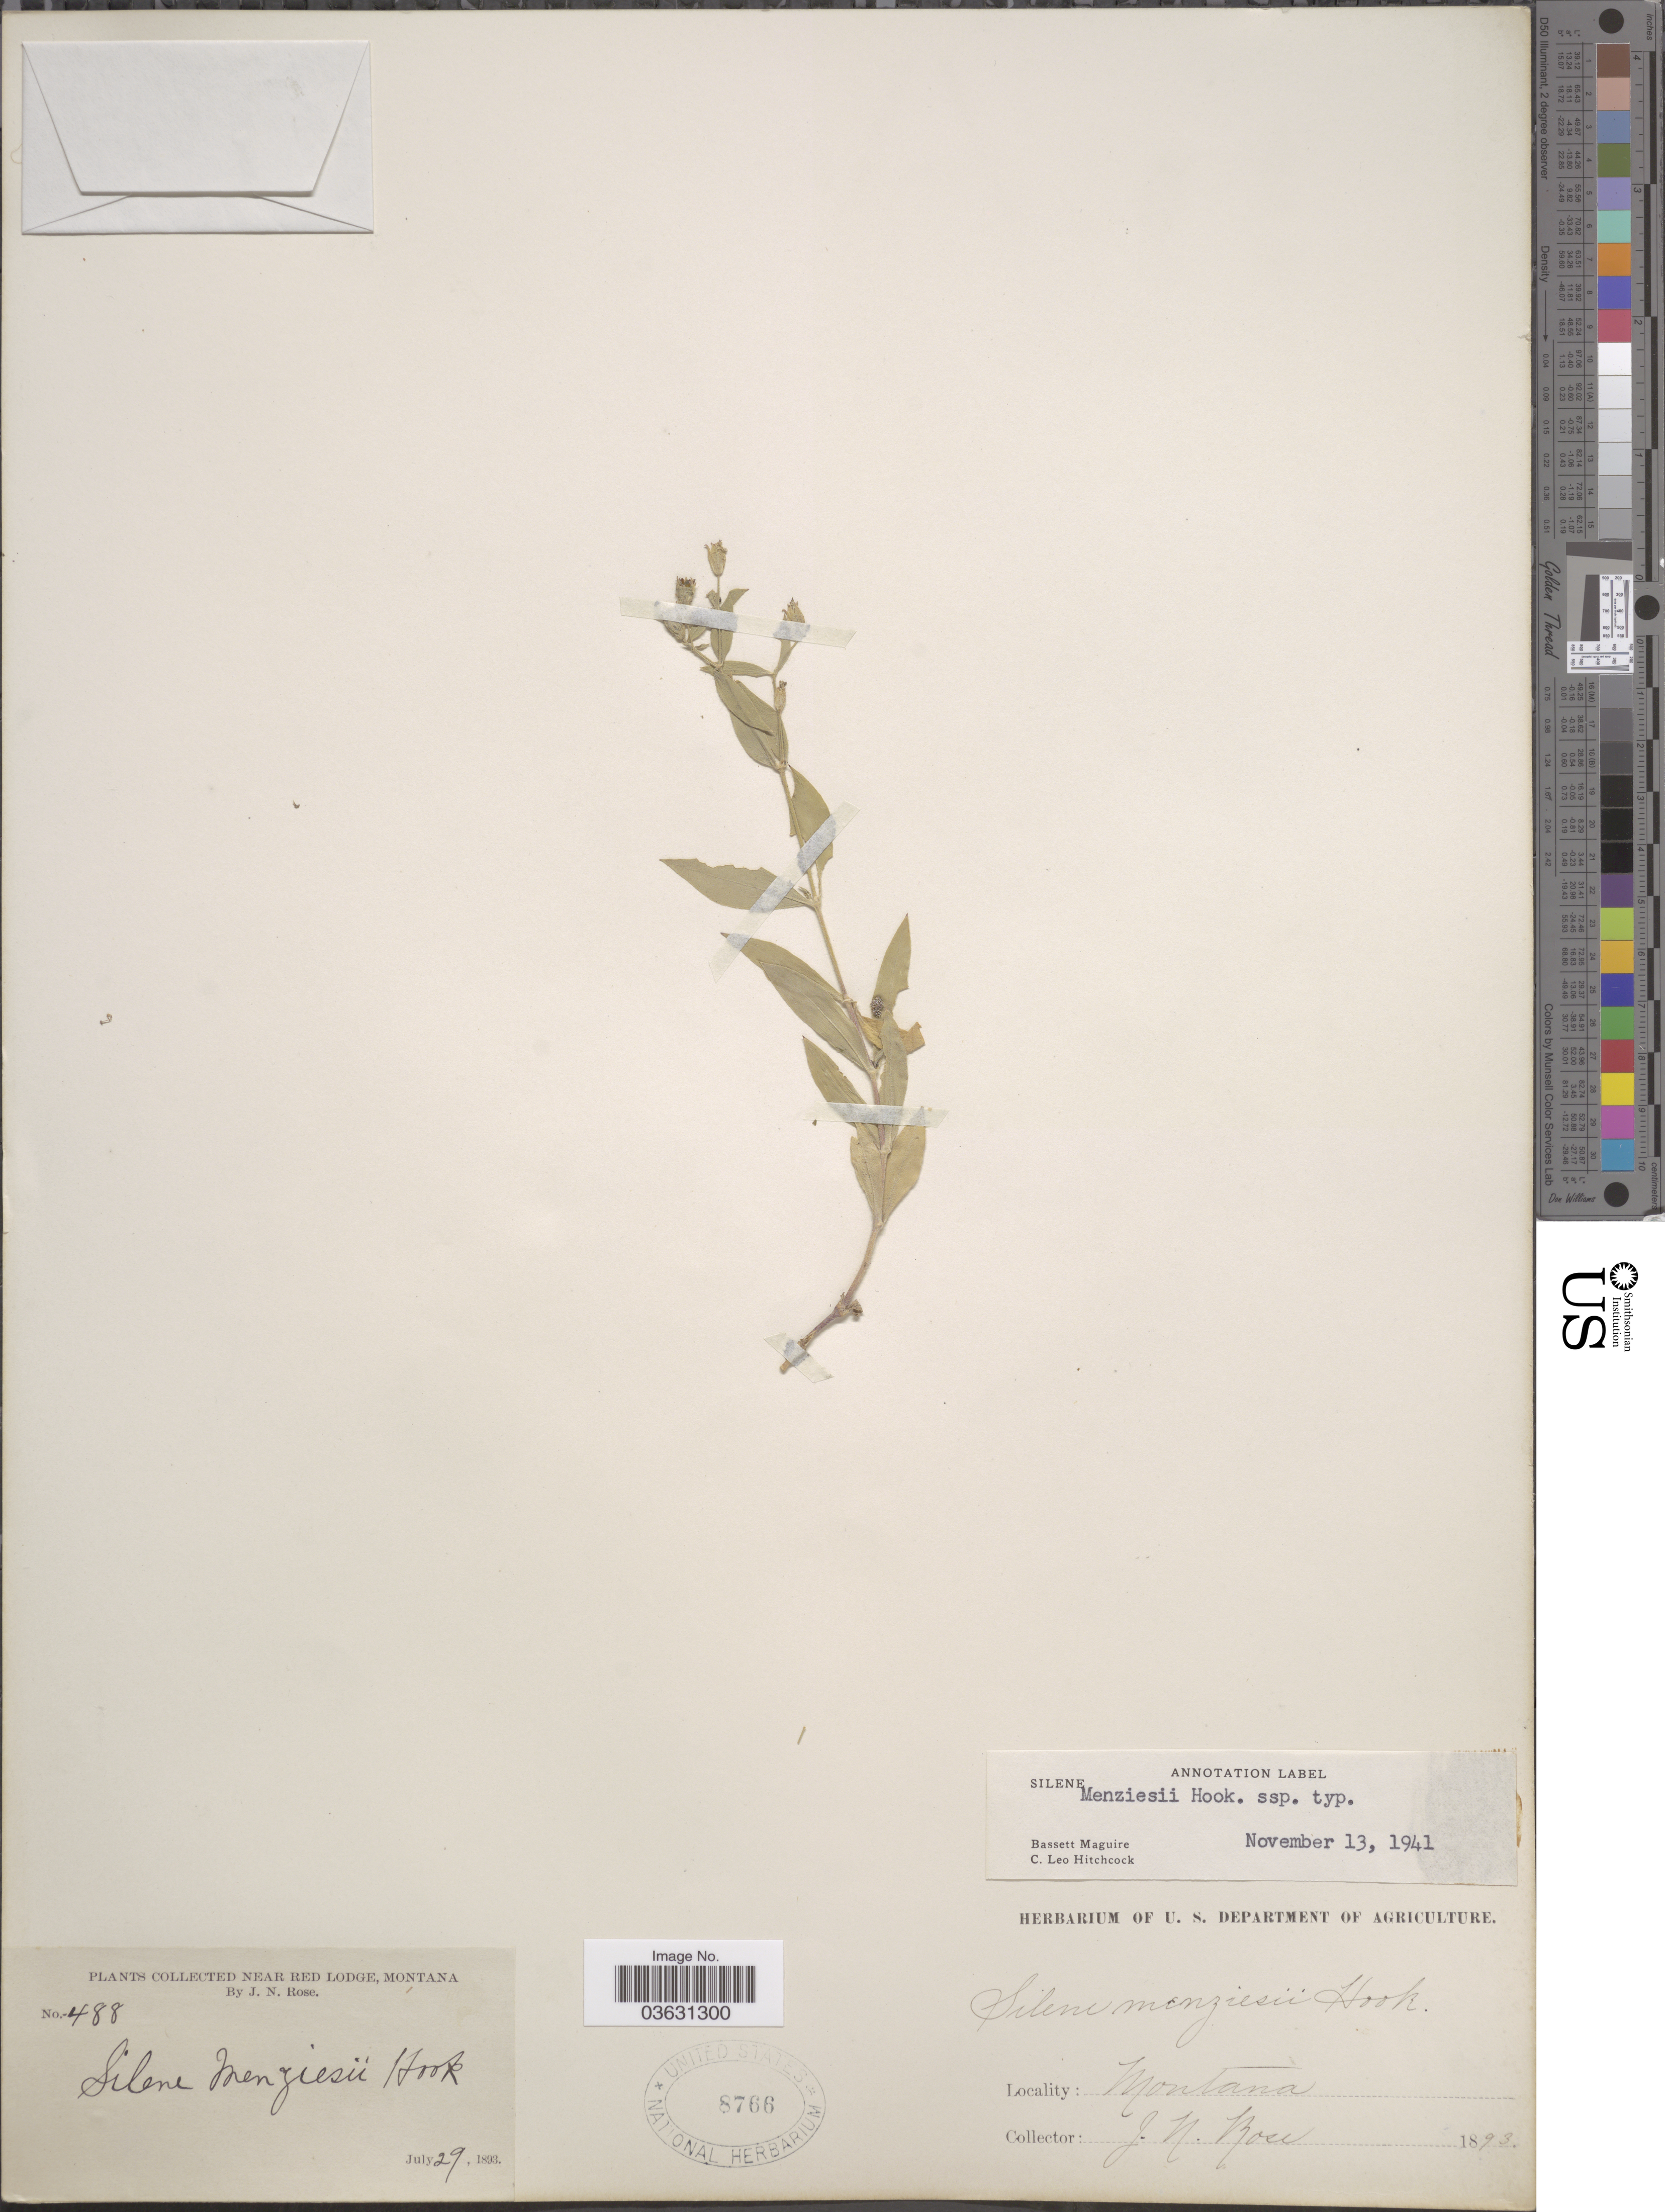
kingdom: Plantae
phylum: Tracheophyta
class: Magnoliopsida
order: Caryophyllales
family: Caryophyllaceae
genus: Silene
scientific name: Silene menziesii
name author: Hook.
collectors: J. N. Rose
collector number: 488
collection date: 1893-07-29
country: United States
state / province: Montana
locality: Near Red Lodge.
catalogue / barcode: US 8766